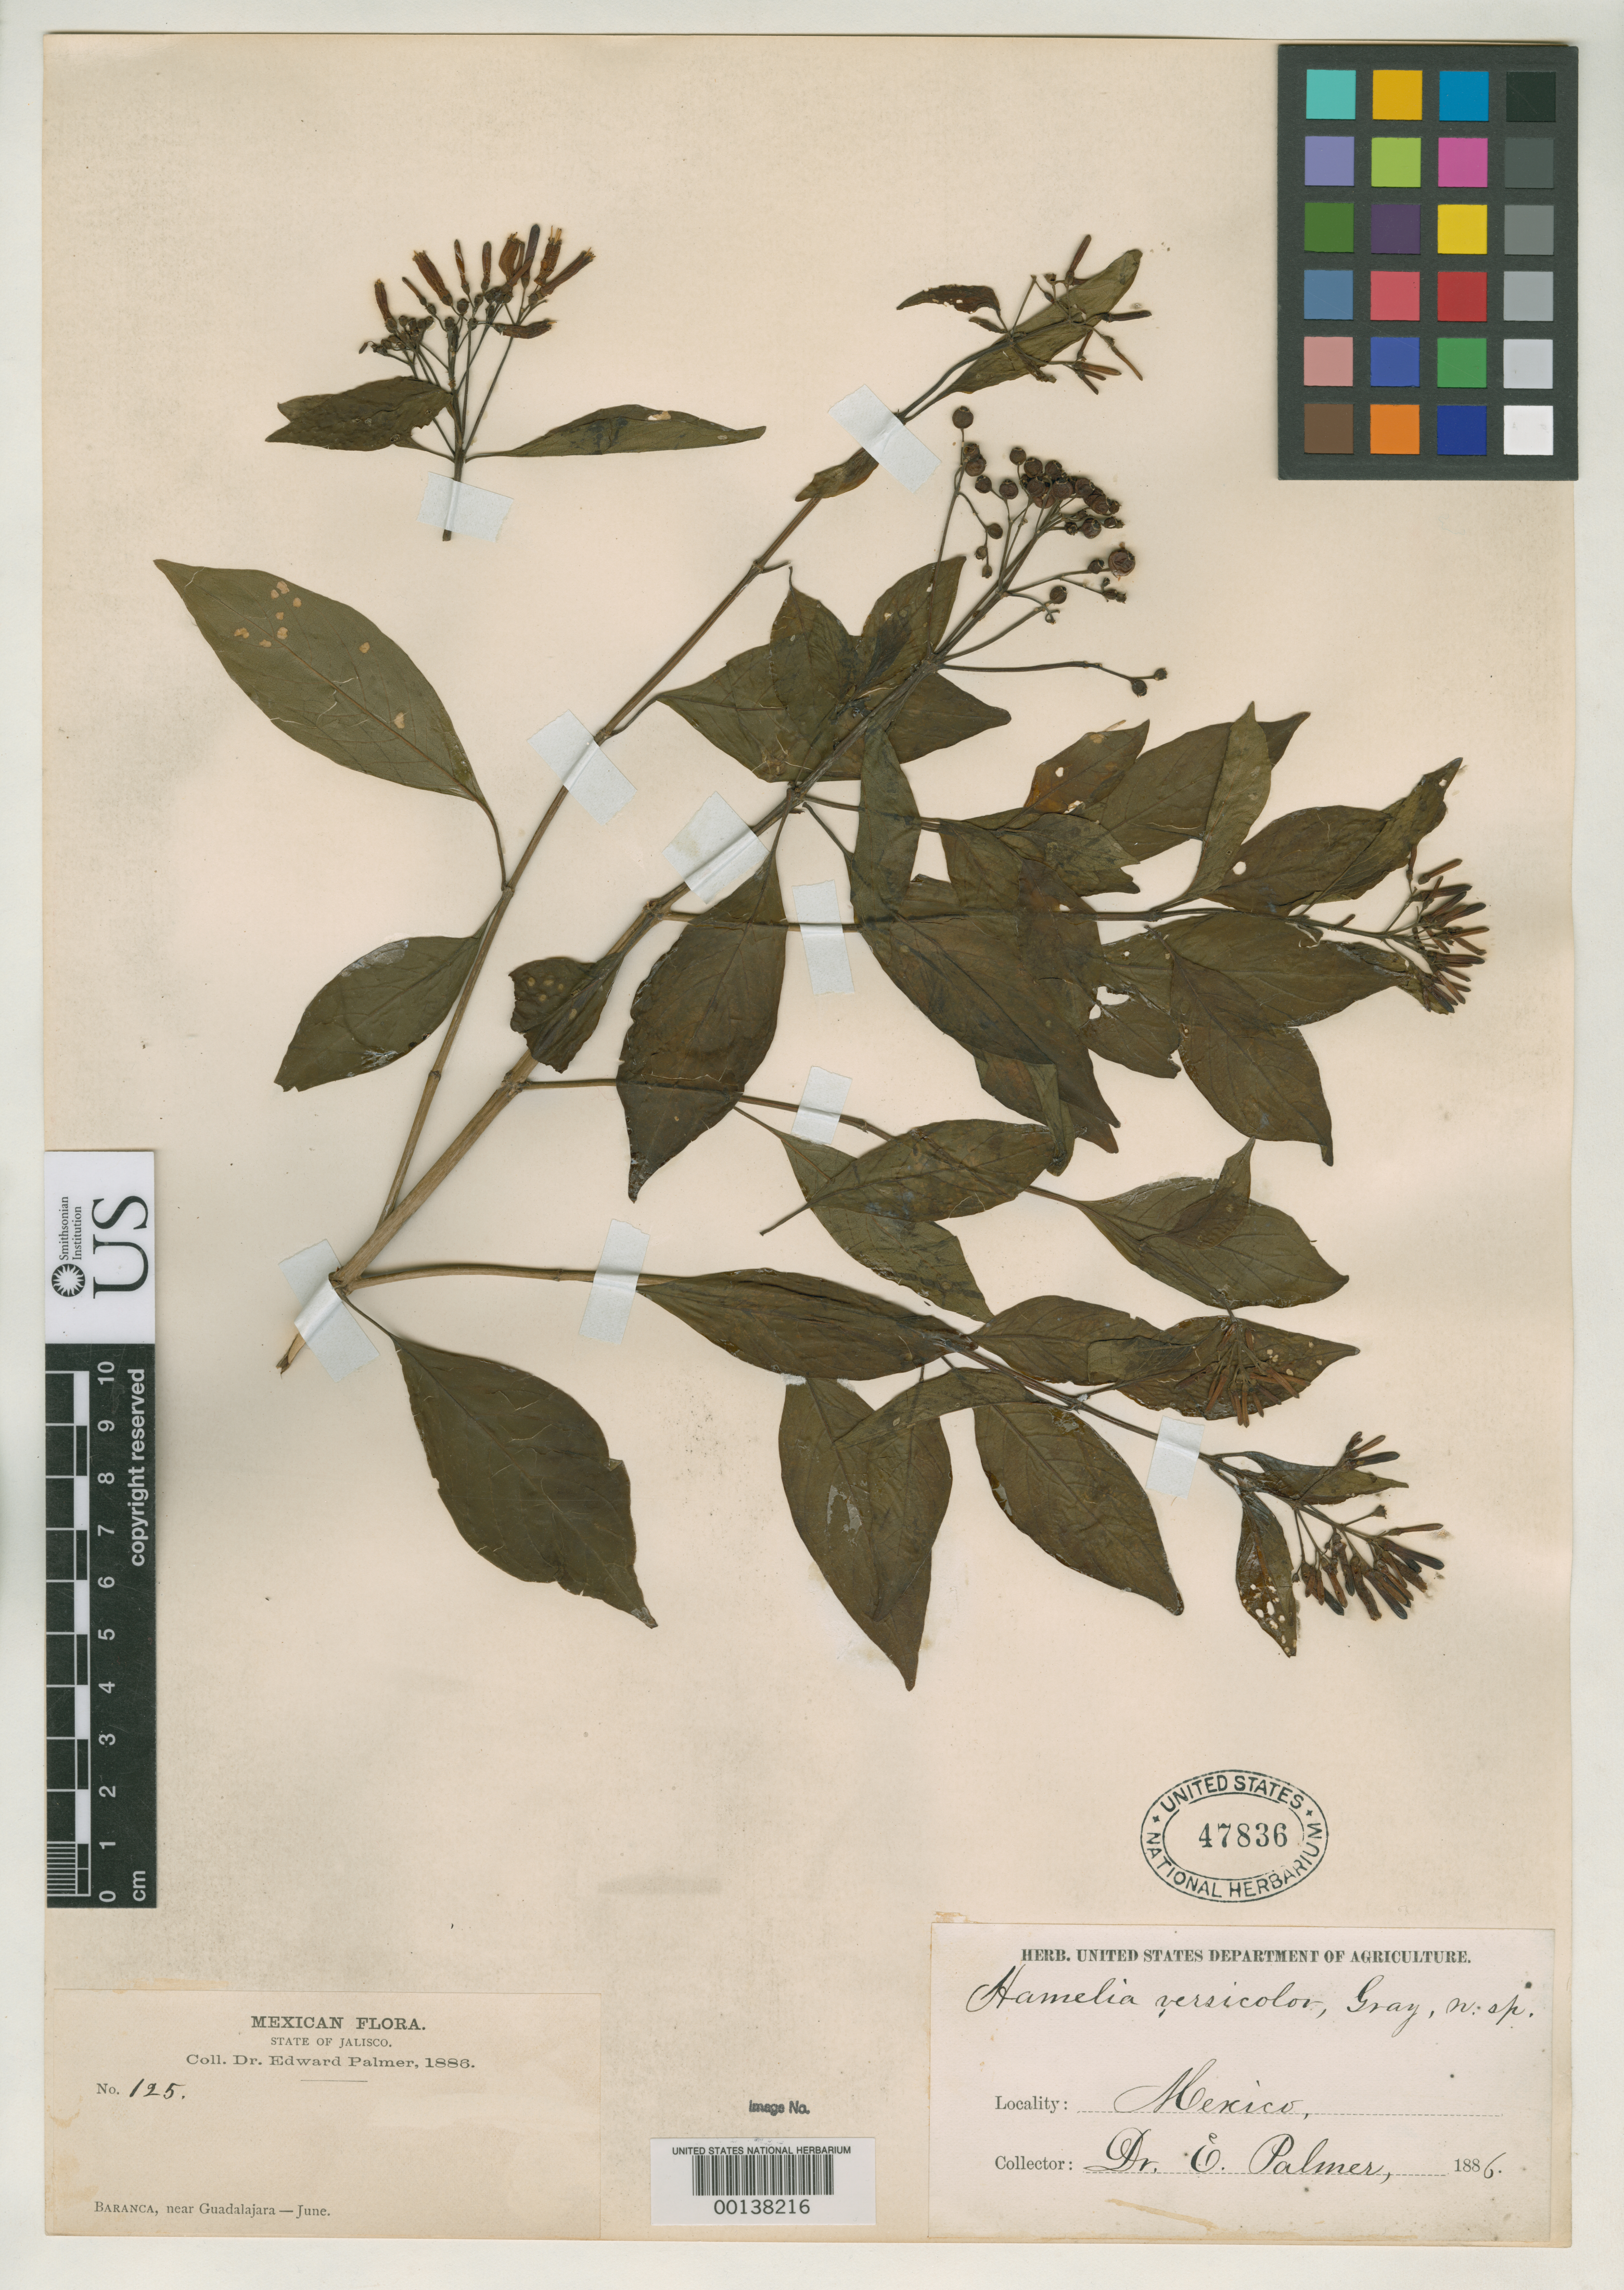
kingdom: Plantae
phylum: Tracheophyta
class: Magnoliopsida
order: Gentianales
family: Rubiaceae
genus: Hamelia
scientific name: Hamelia versicolor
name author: A. Gray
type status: Isotype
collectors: E. Palmer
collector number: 125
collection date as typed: Jun 1886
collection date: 1886-06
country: Mexico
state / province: Jalisco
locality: Barranca, near Guadalajara.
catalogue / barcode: US 47836